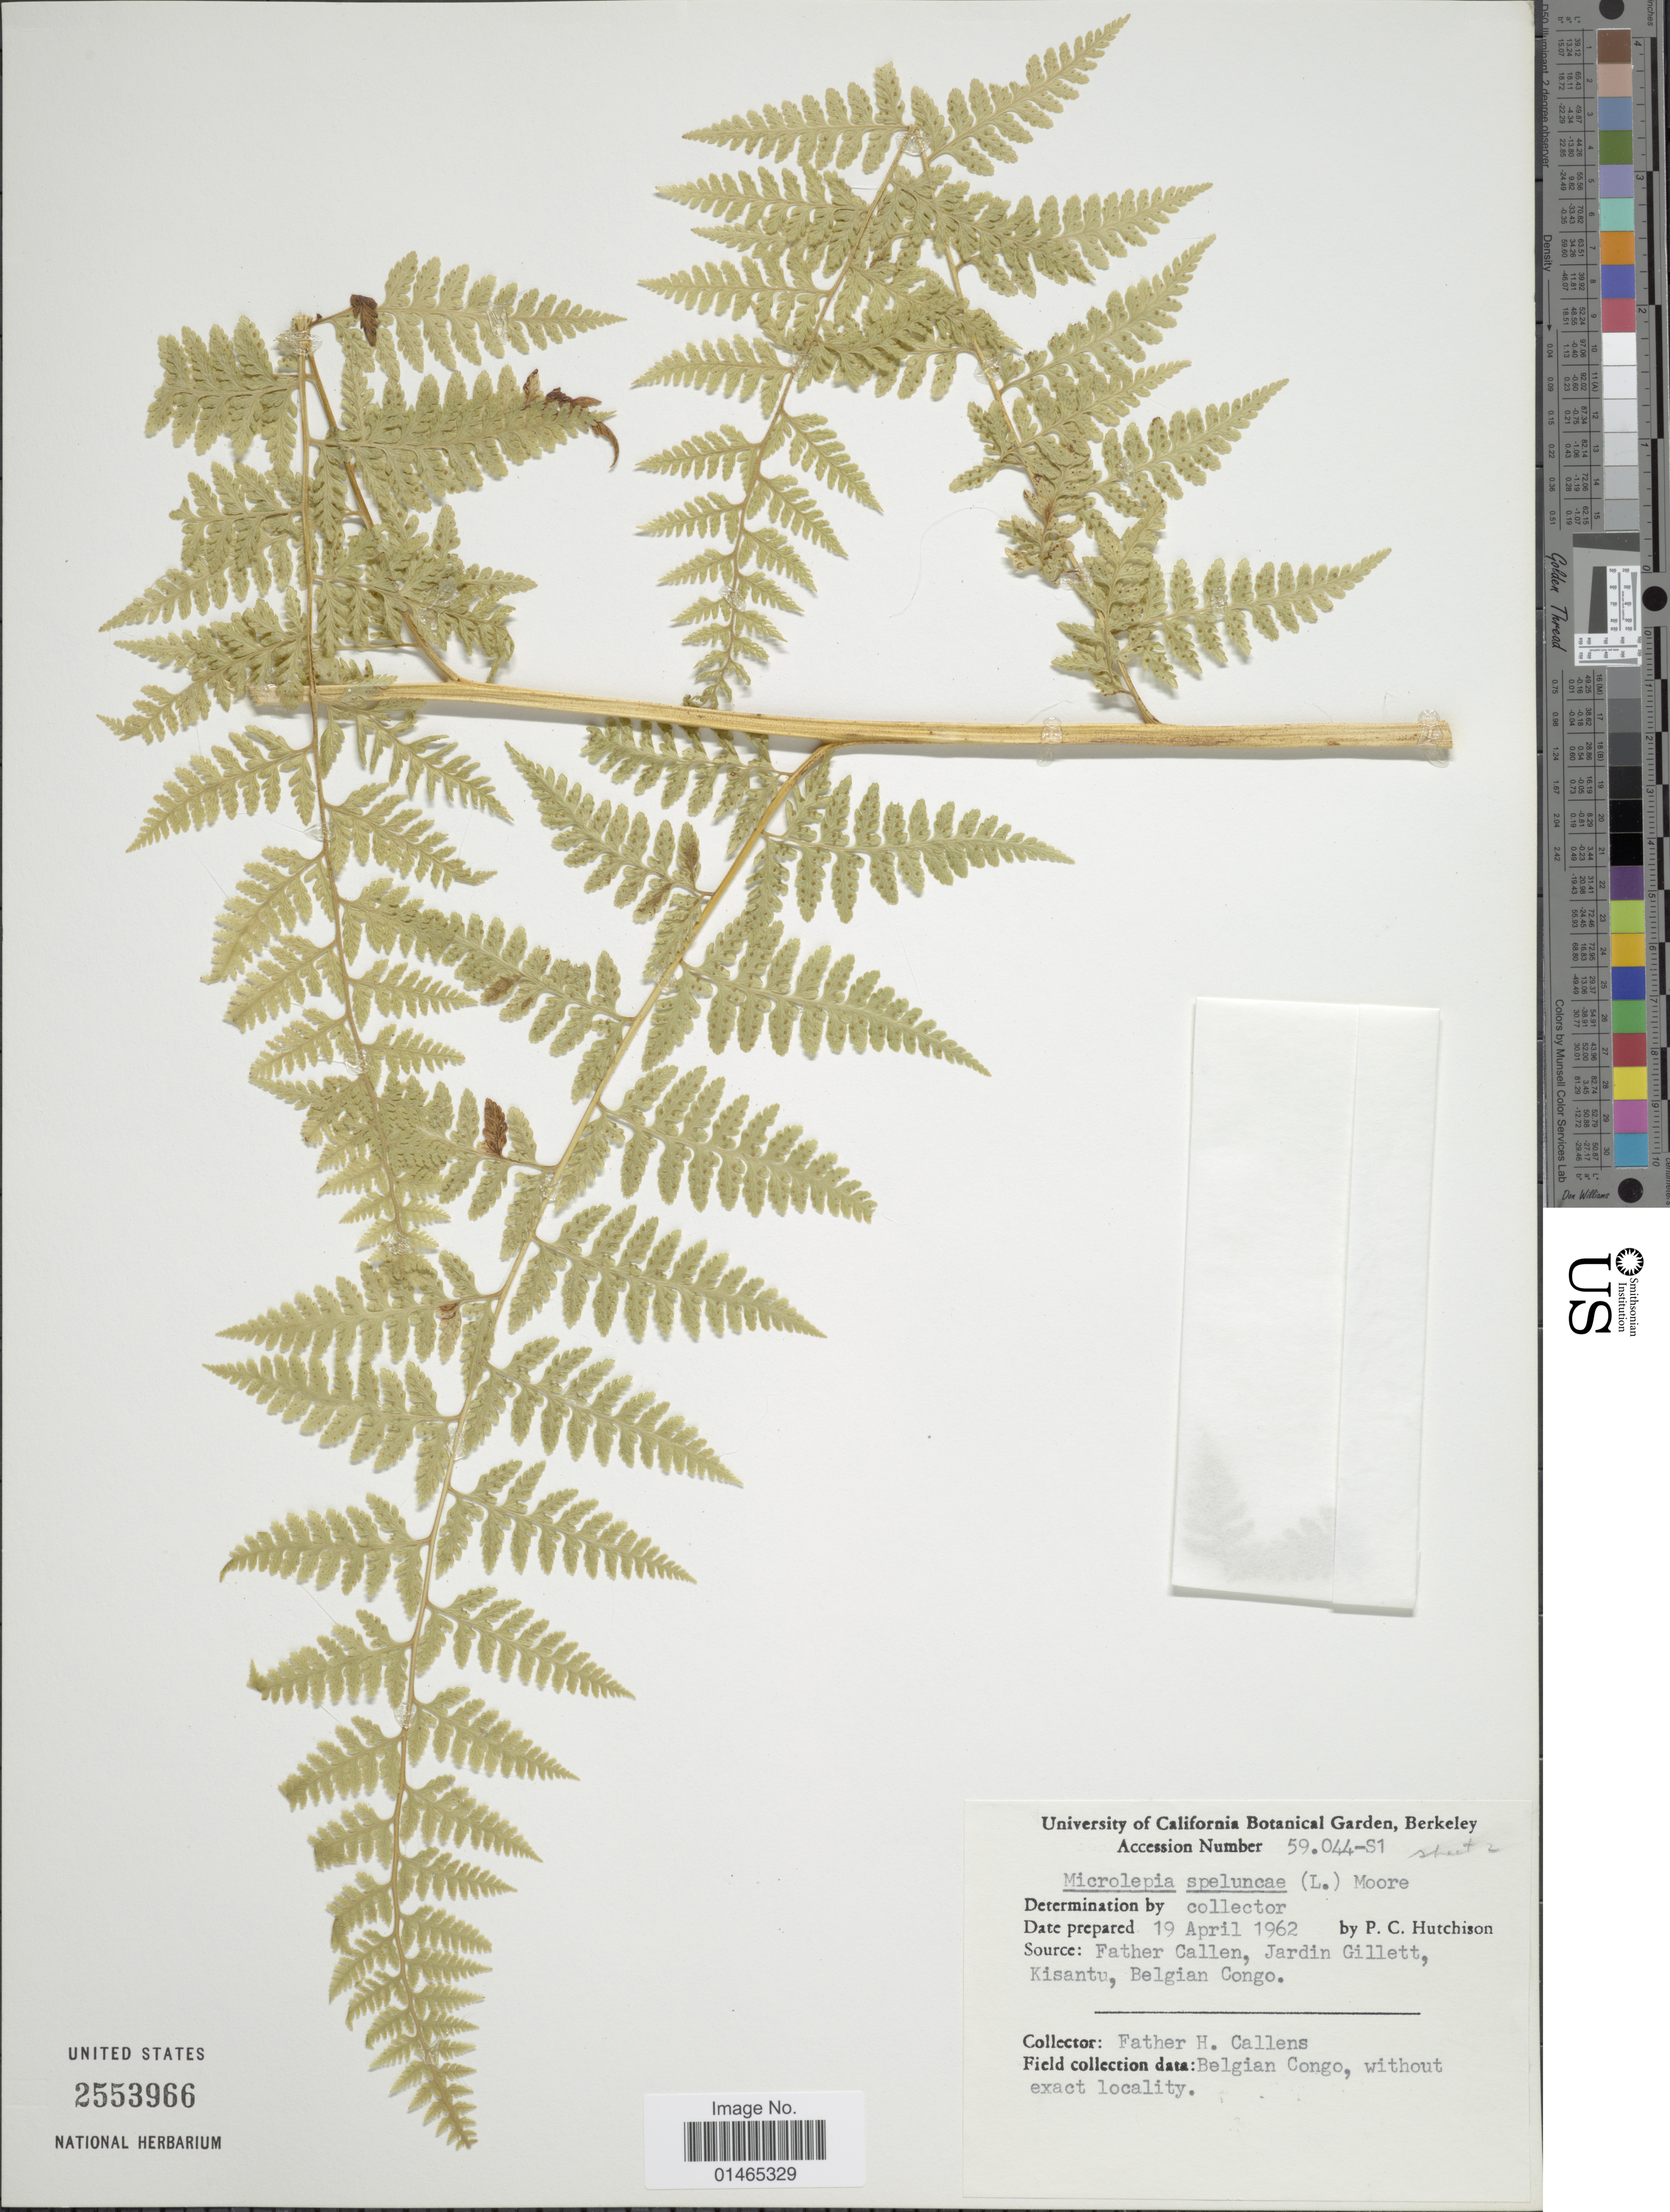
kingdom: Plantae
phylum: Tracheophyta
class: Polypodiopsida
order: Polypodiales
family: Dennstaedtiaceae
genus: Microlepia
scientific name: Microlepia speluncae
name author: (L.) T. Moore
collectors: P. C. Hutchison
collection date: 1962-04-19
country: United States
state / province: California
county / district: Alameda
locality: University of California Botanical Garden, Berkeley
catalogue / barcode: US 2553966